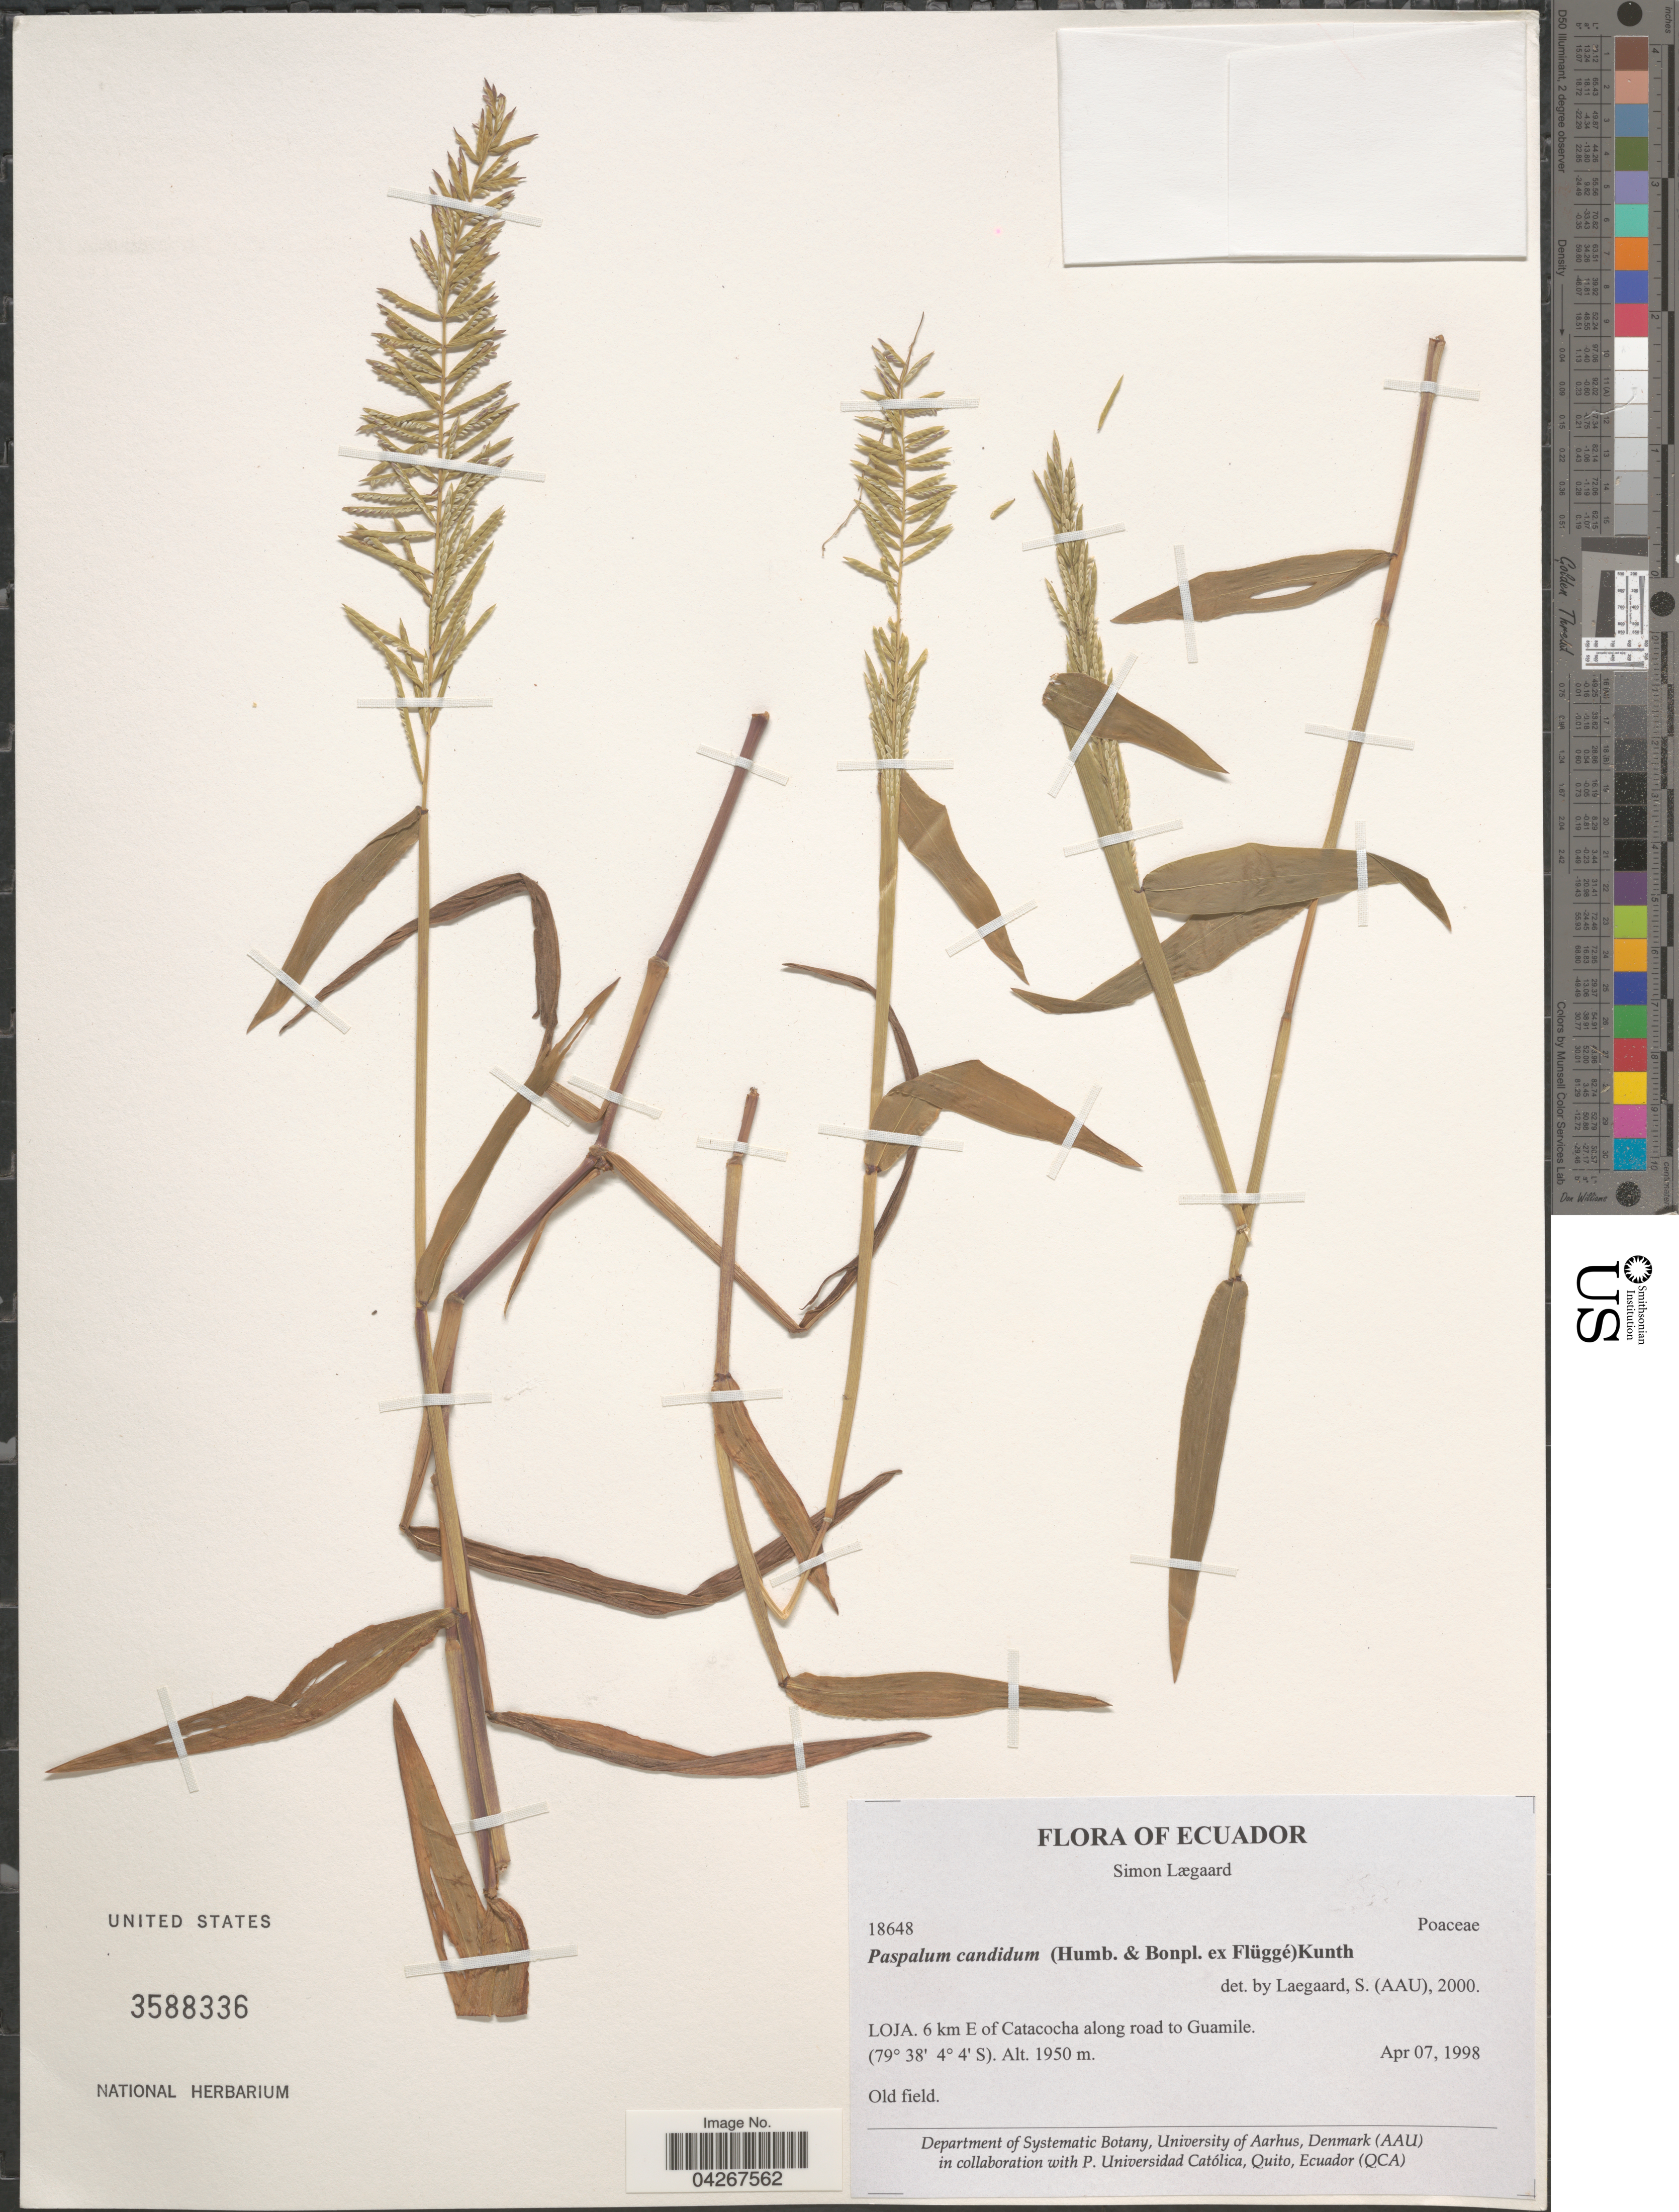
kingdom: Plantae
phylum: Tracheophyta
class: Liliopsida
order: Poales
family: Poaceae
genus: Paspalum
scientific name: Paspalum candidum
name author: (Humb. & Bonpl. ex Fleugge) Kunth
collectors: S. Lægaard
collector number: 18648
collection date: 1998-04-07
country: Ecuador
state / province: Loja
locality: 6 km E of Catacocha along road to Guamile. Old field.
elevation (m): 1950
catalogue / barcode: US 3588336